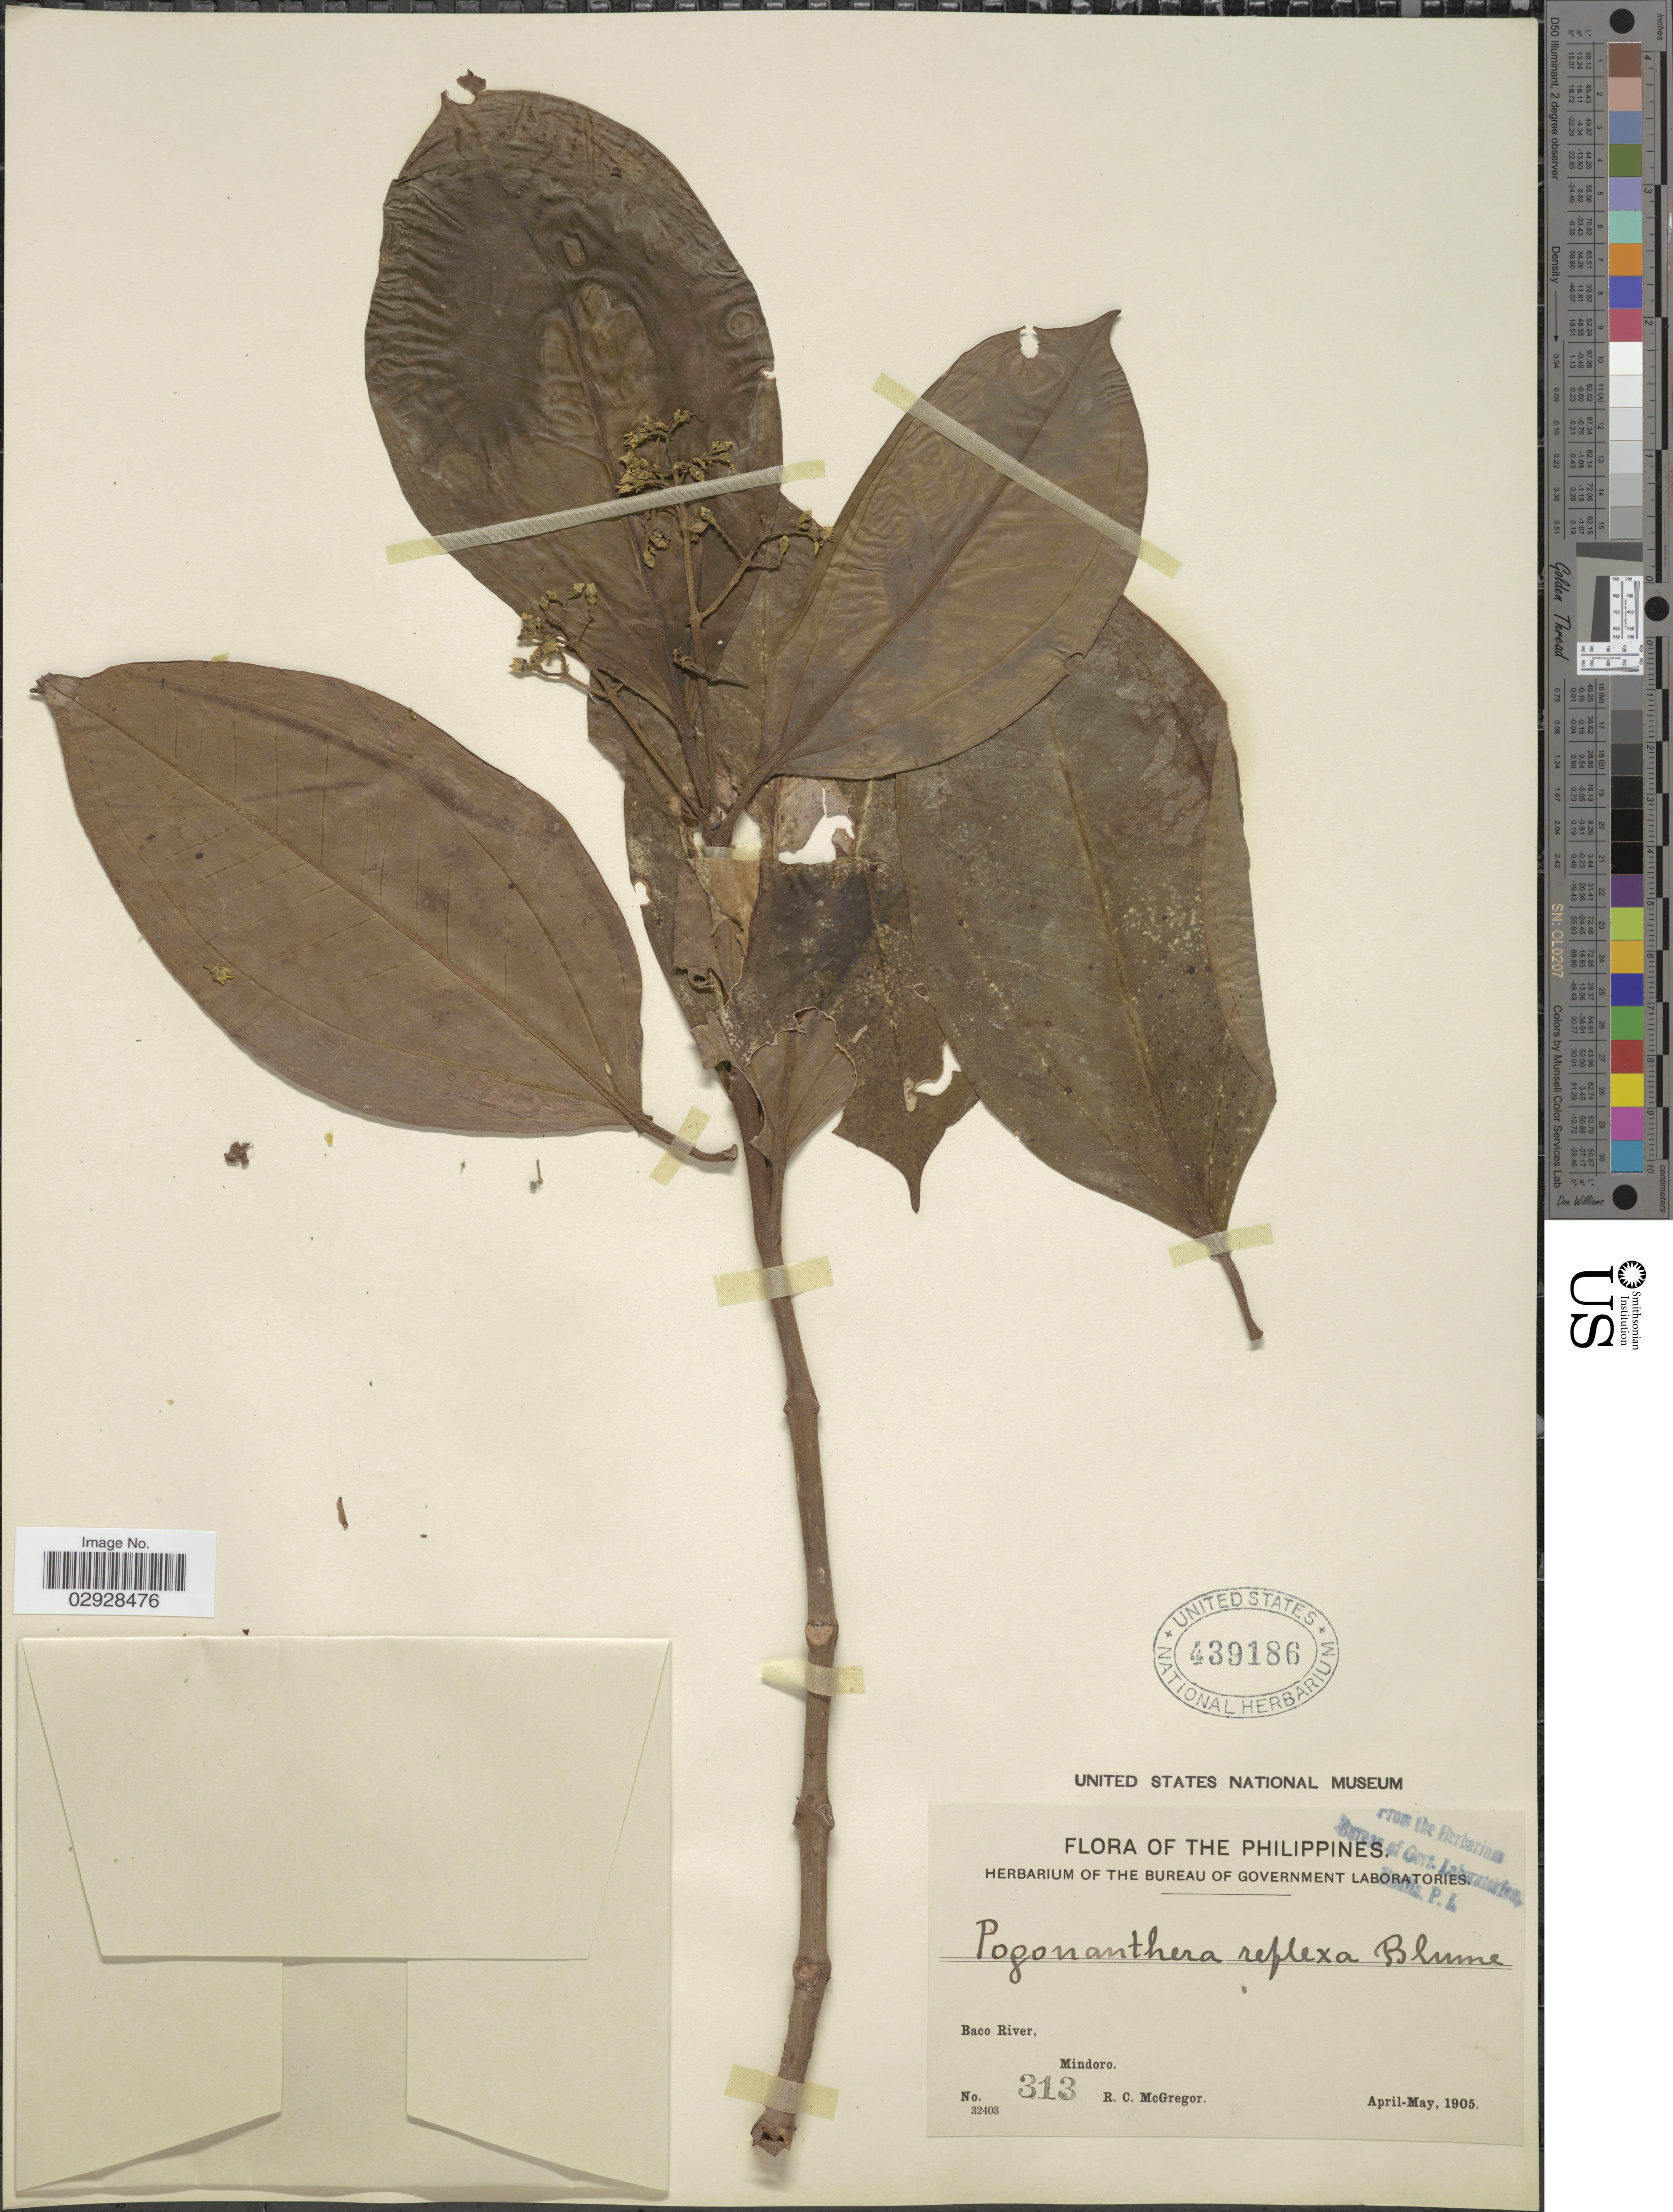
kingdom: Plantae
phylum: Tracheophyta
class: Magnoliopsida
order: Myrtales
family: Melastomataceae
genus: Pachycentria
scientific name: Pachycentria pulverulenta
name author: (Jack) Clausing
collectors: R. C. McGregor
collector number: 313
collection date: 1905-04/1905-05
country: Philippines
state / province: Mimaropa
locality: Baco River, Mindoro.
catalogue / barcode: US 439186